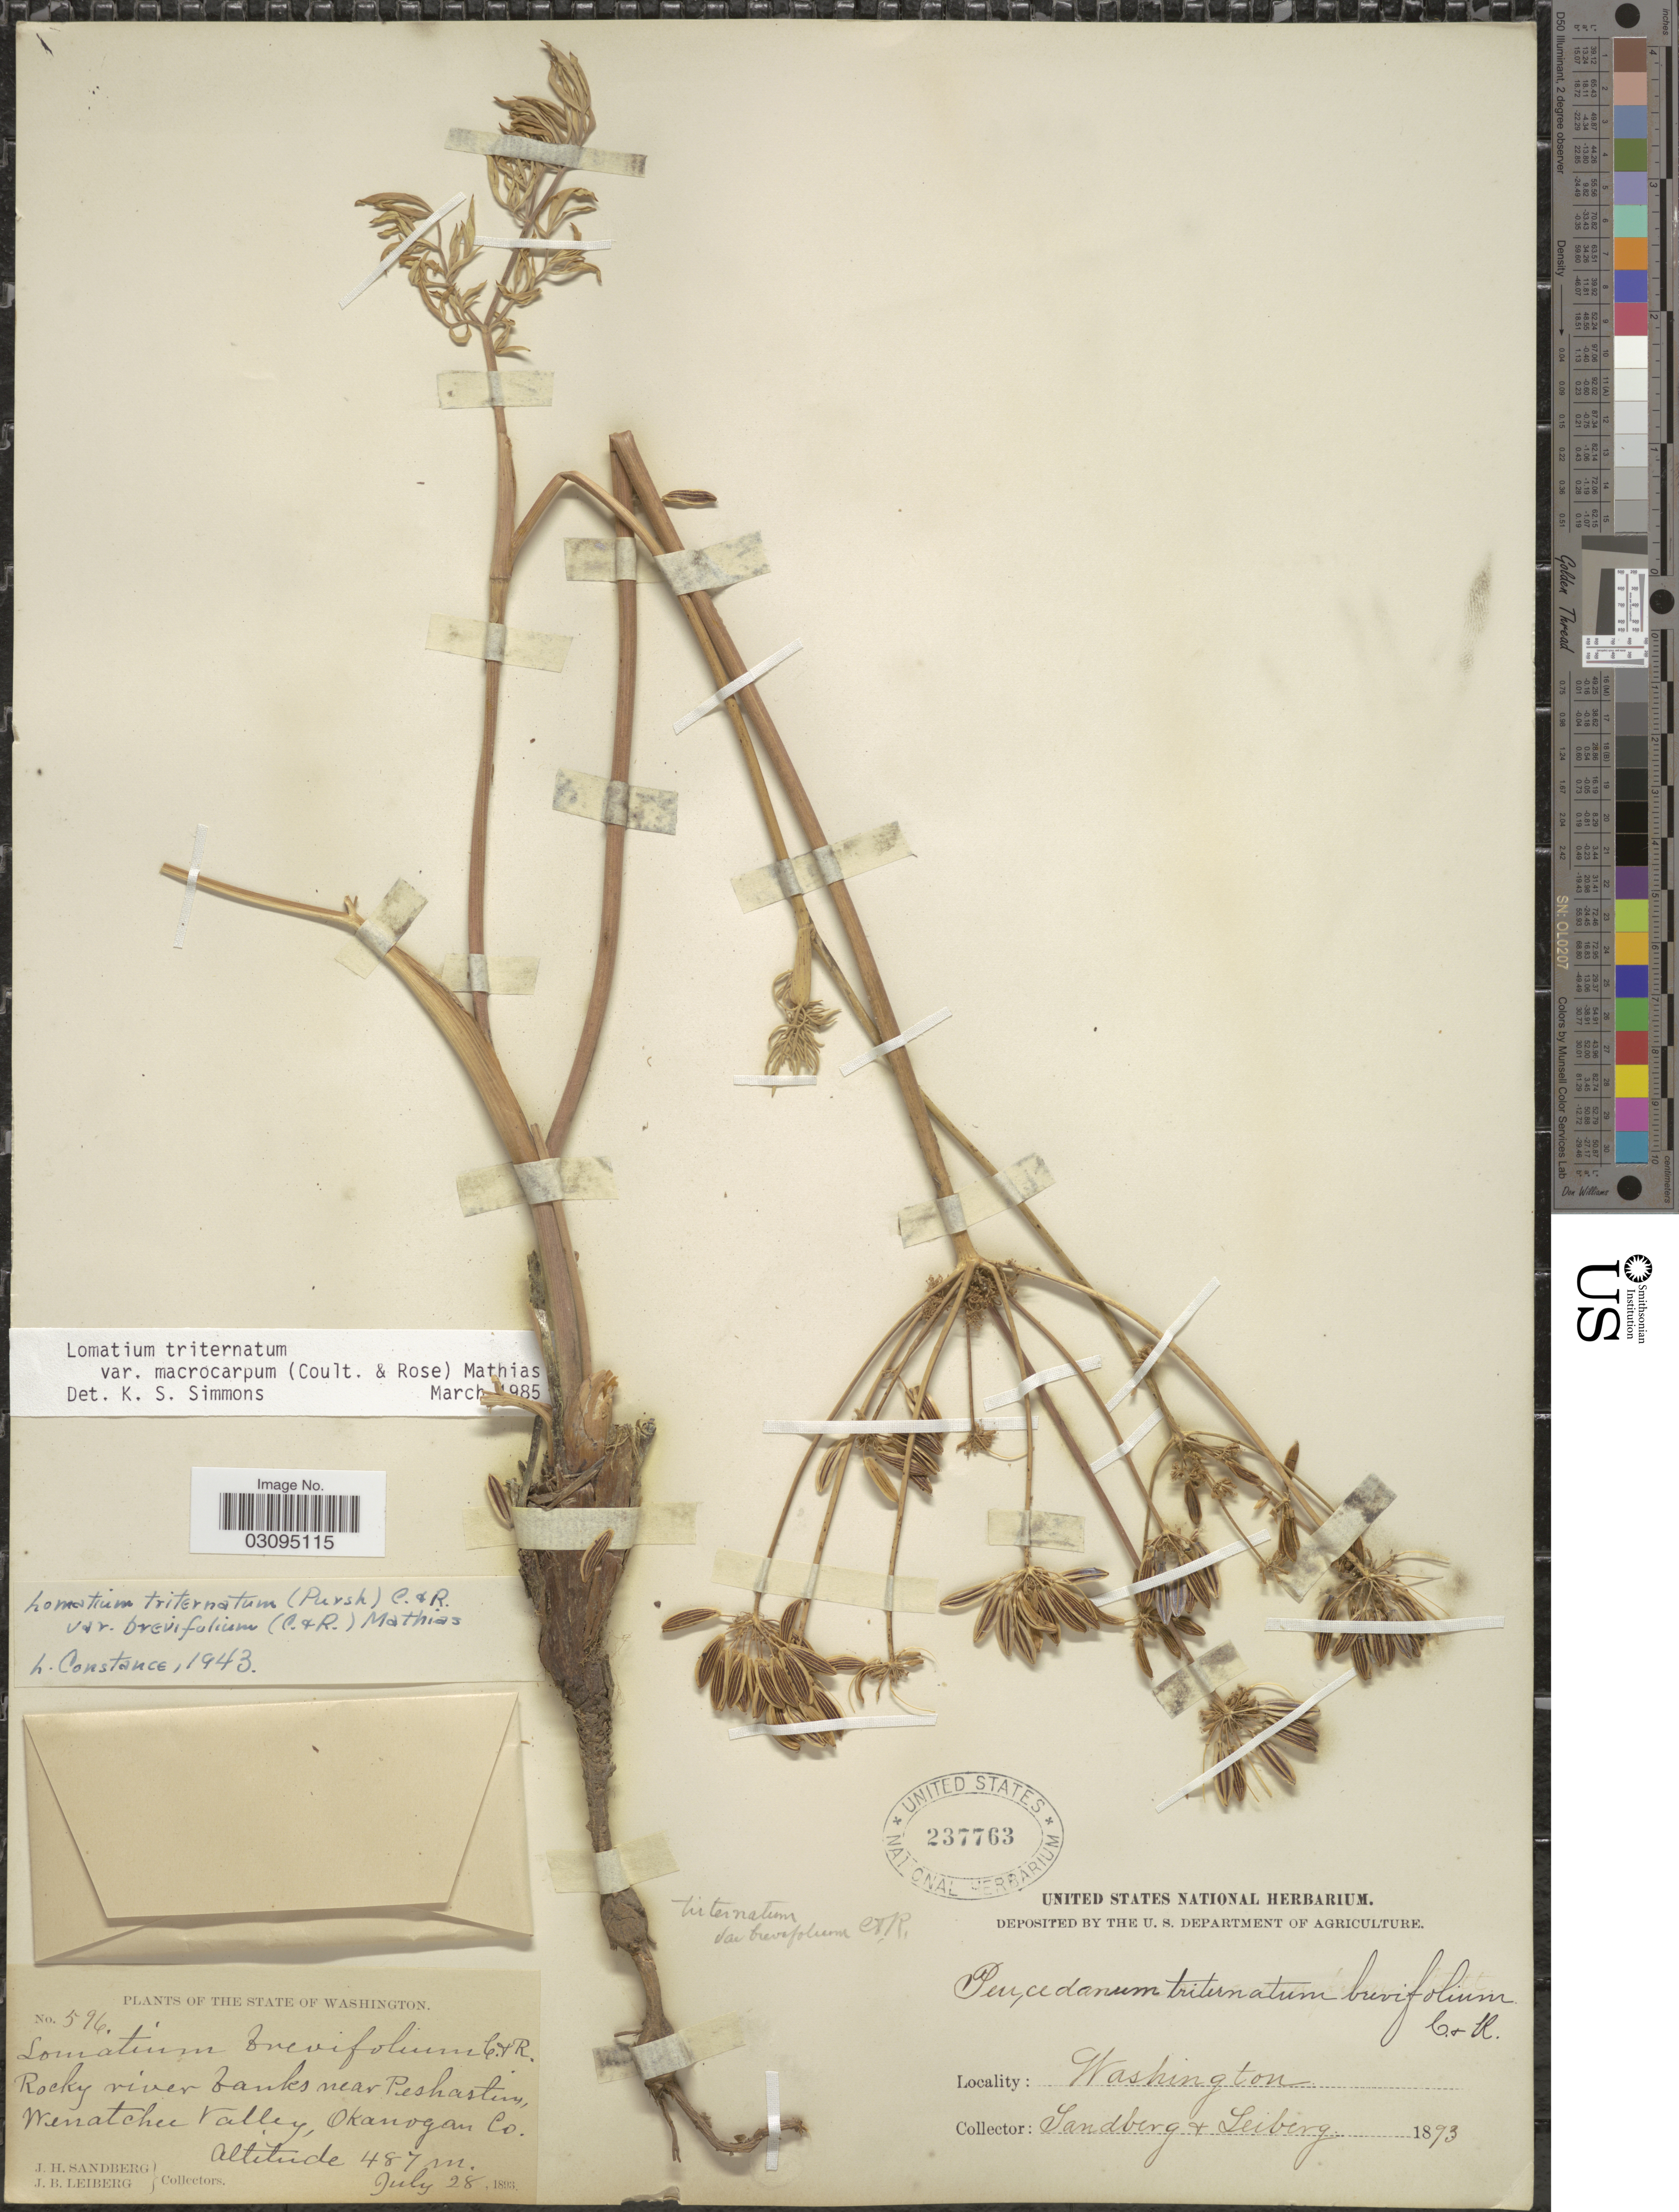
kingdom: Plantae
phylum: Tracheophyta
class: Magnoliopsida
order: Apiales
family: Apiaceae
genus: Lomatium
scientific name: Lomatium triternatum var. macrocarpum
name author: (J.M. Coult. & Rose) Mathias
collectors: J. H. Sandberg & J. B. Leiberg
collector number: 596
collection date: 1893-07-28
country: United States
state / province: Washington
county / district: Okanogan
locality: Rocky river banks near Peshastin, Wenatchee Valley, Okanogan Co.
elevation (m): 487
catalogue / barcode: US 237763